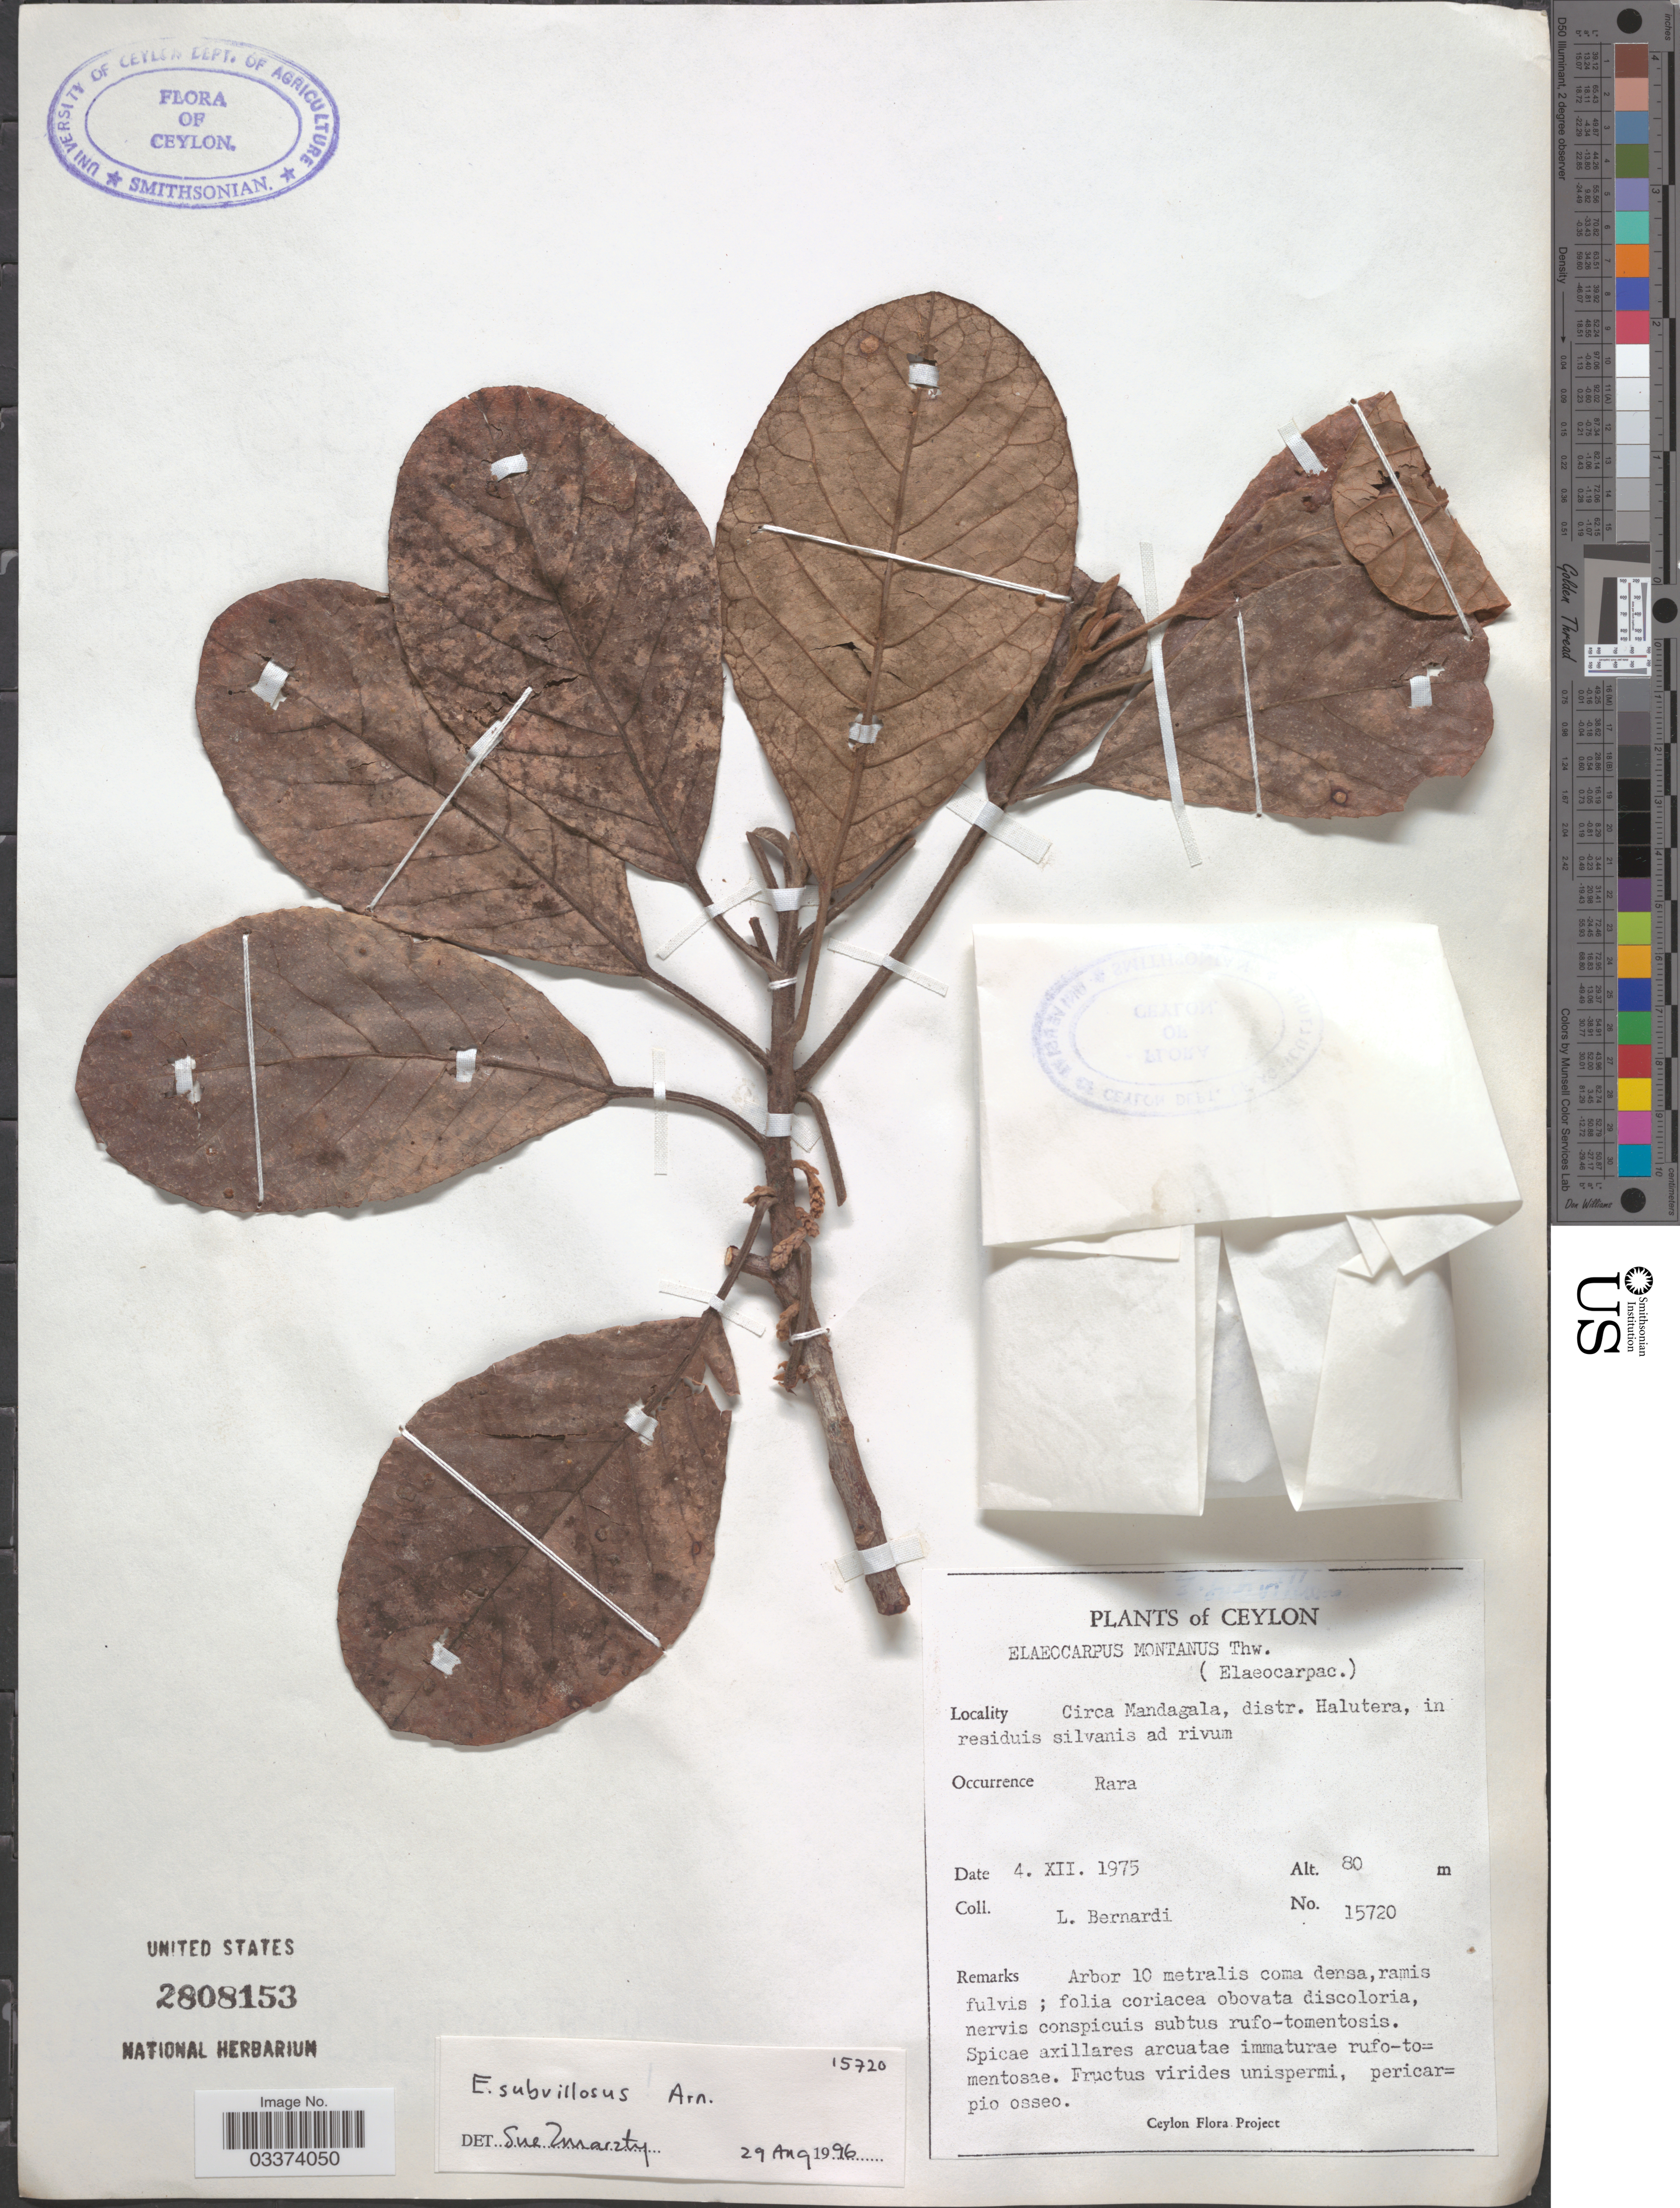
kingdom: Plantae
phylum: Tracheophyta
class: Magnoliopsida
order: Oxalidales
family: Elaeocarpaceae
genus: Elaeocarpus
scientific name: Elaeocarpus subvillosus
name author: Arn.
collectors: L. Bernardi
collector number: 15720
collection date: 1975-12-04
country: Sri Lanka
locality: Ceylon. Circa Mandagala, distr. Halutera, in residuis silvanis ad rivum.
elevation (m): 80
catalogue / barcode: US 2808153